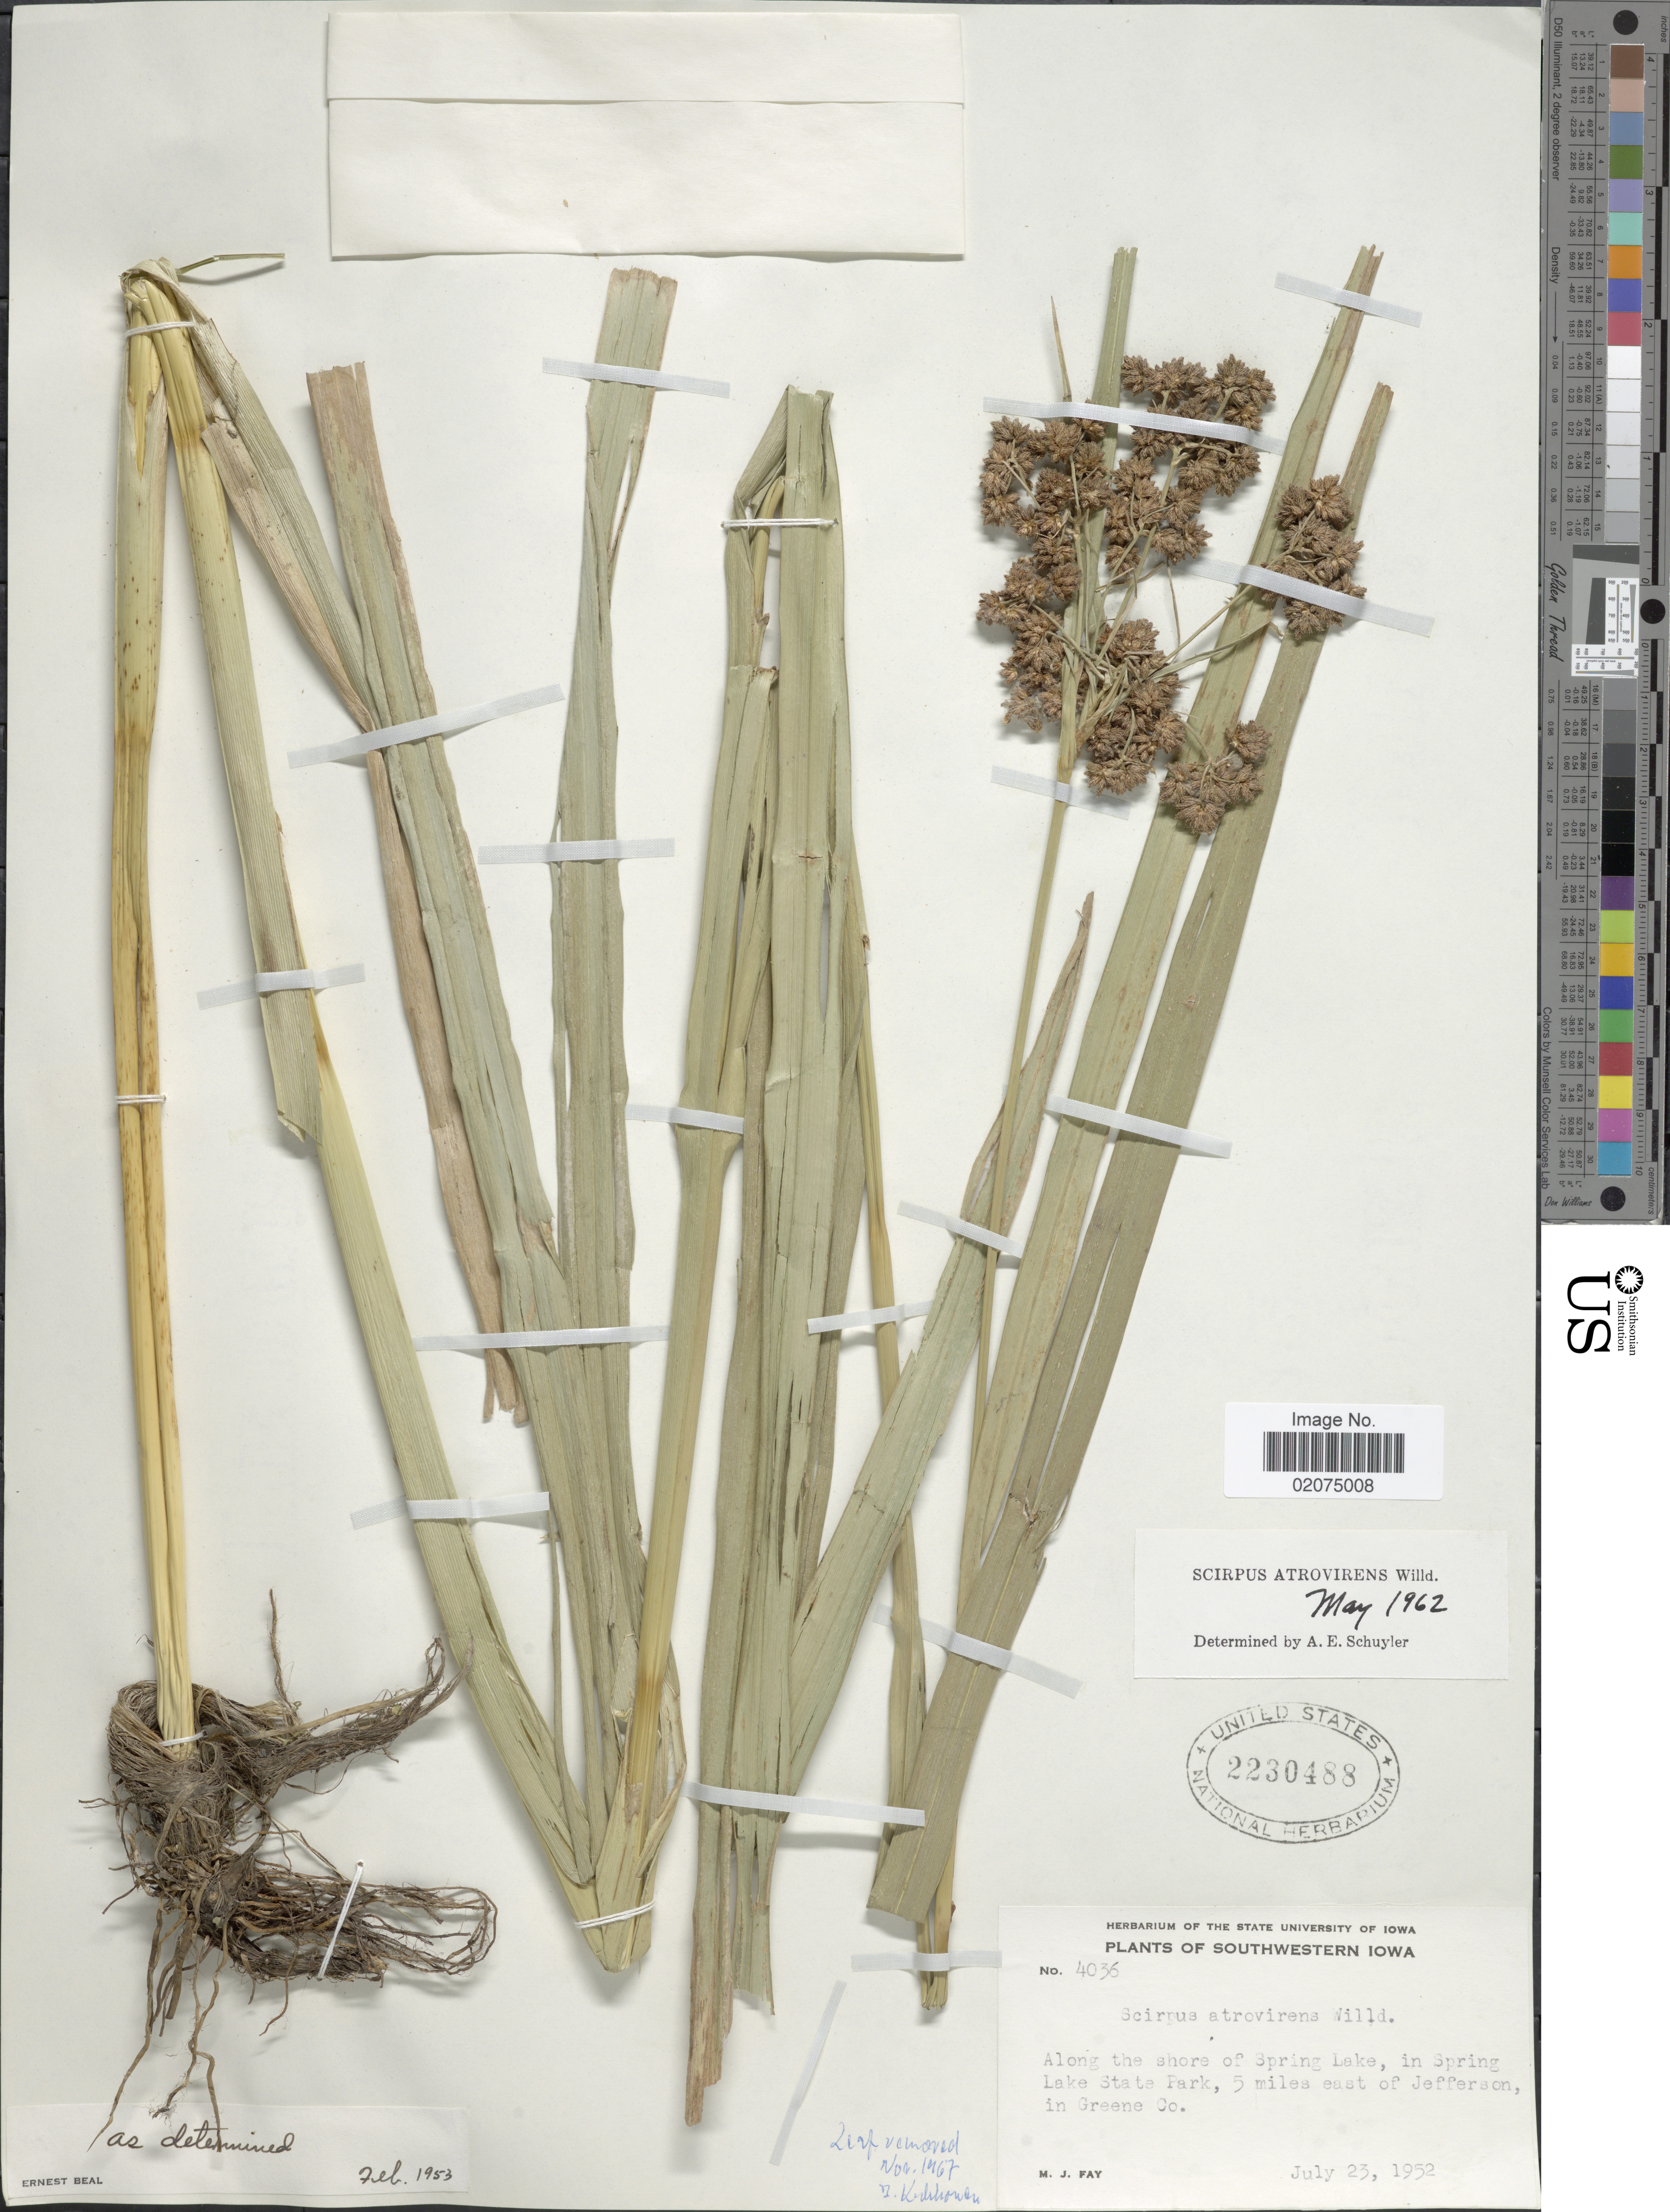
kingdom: Plantae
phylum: Tracheophyta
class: Liliopsida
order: Poales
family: Cyperaceae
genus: Scirpus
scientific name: Scirpus atrovirens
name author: Willd.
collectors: M. Fay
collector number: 4036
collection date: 1952-07-23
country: United States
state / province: Iowa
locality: Southwestern Iowa, along the shore of Spring Lake, Spring Lake State Park, 5 miles east of Jefferson, Greene Co.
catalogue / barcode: US 2230488